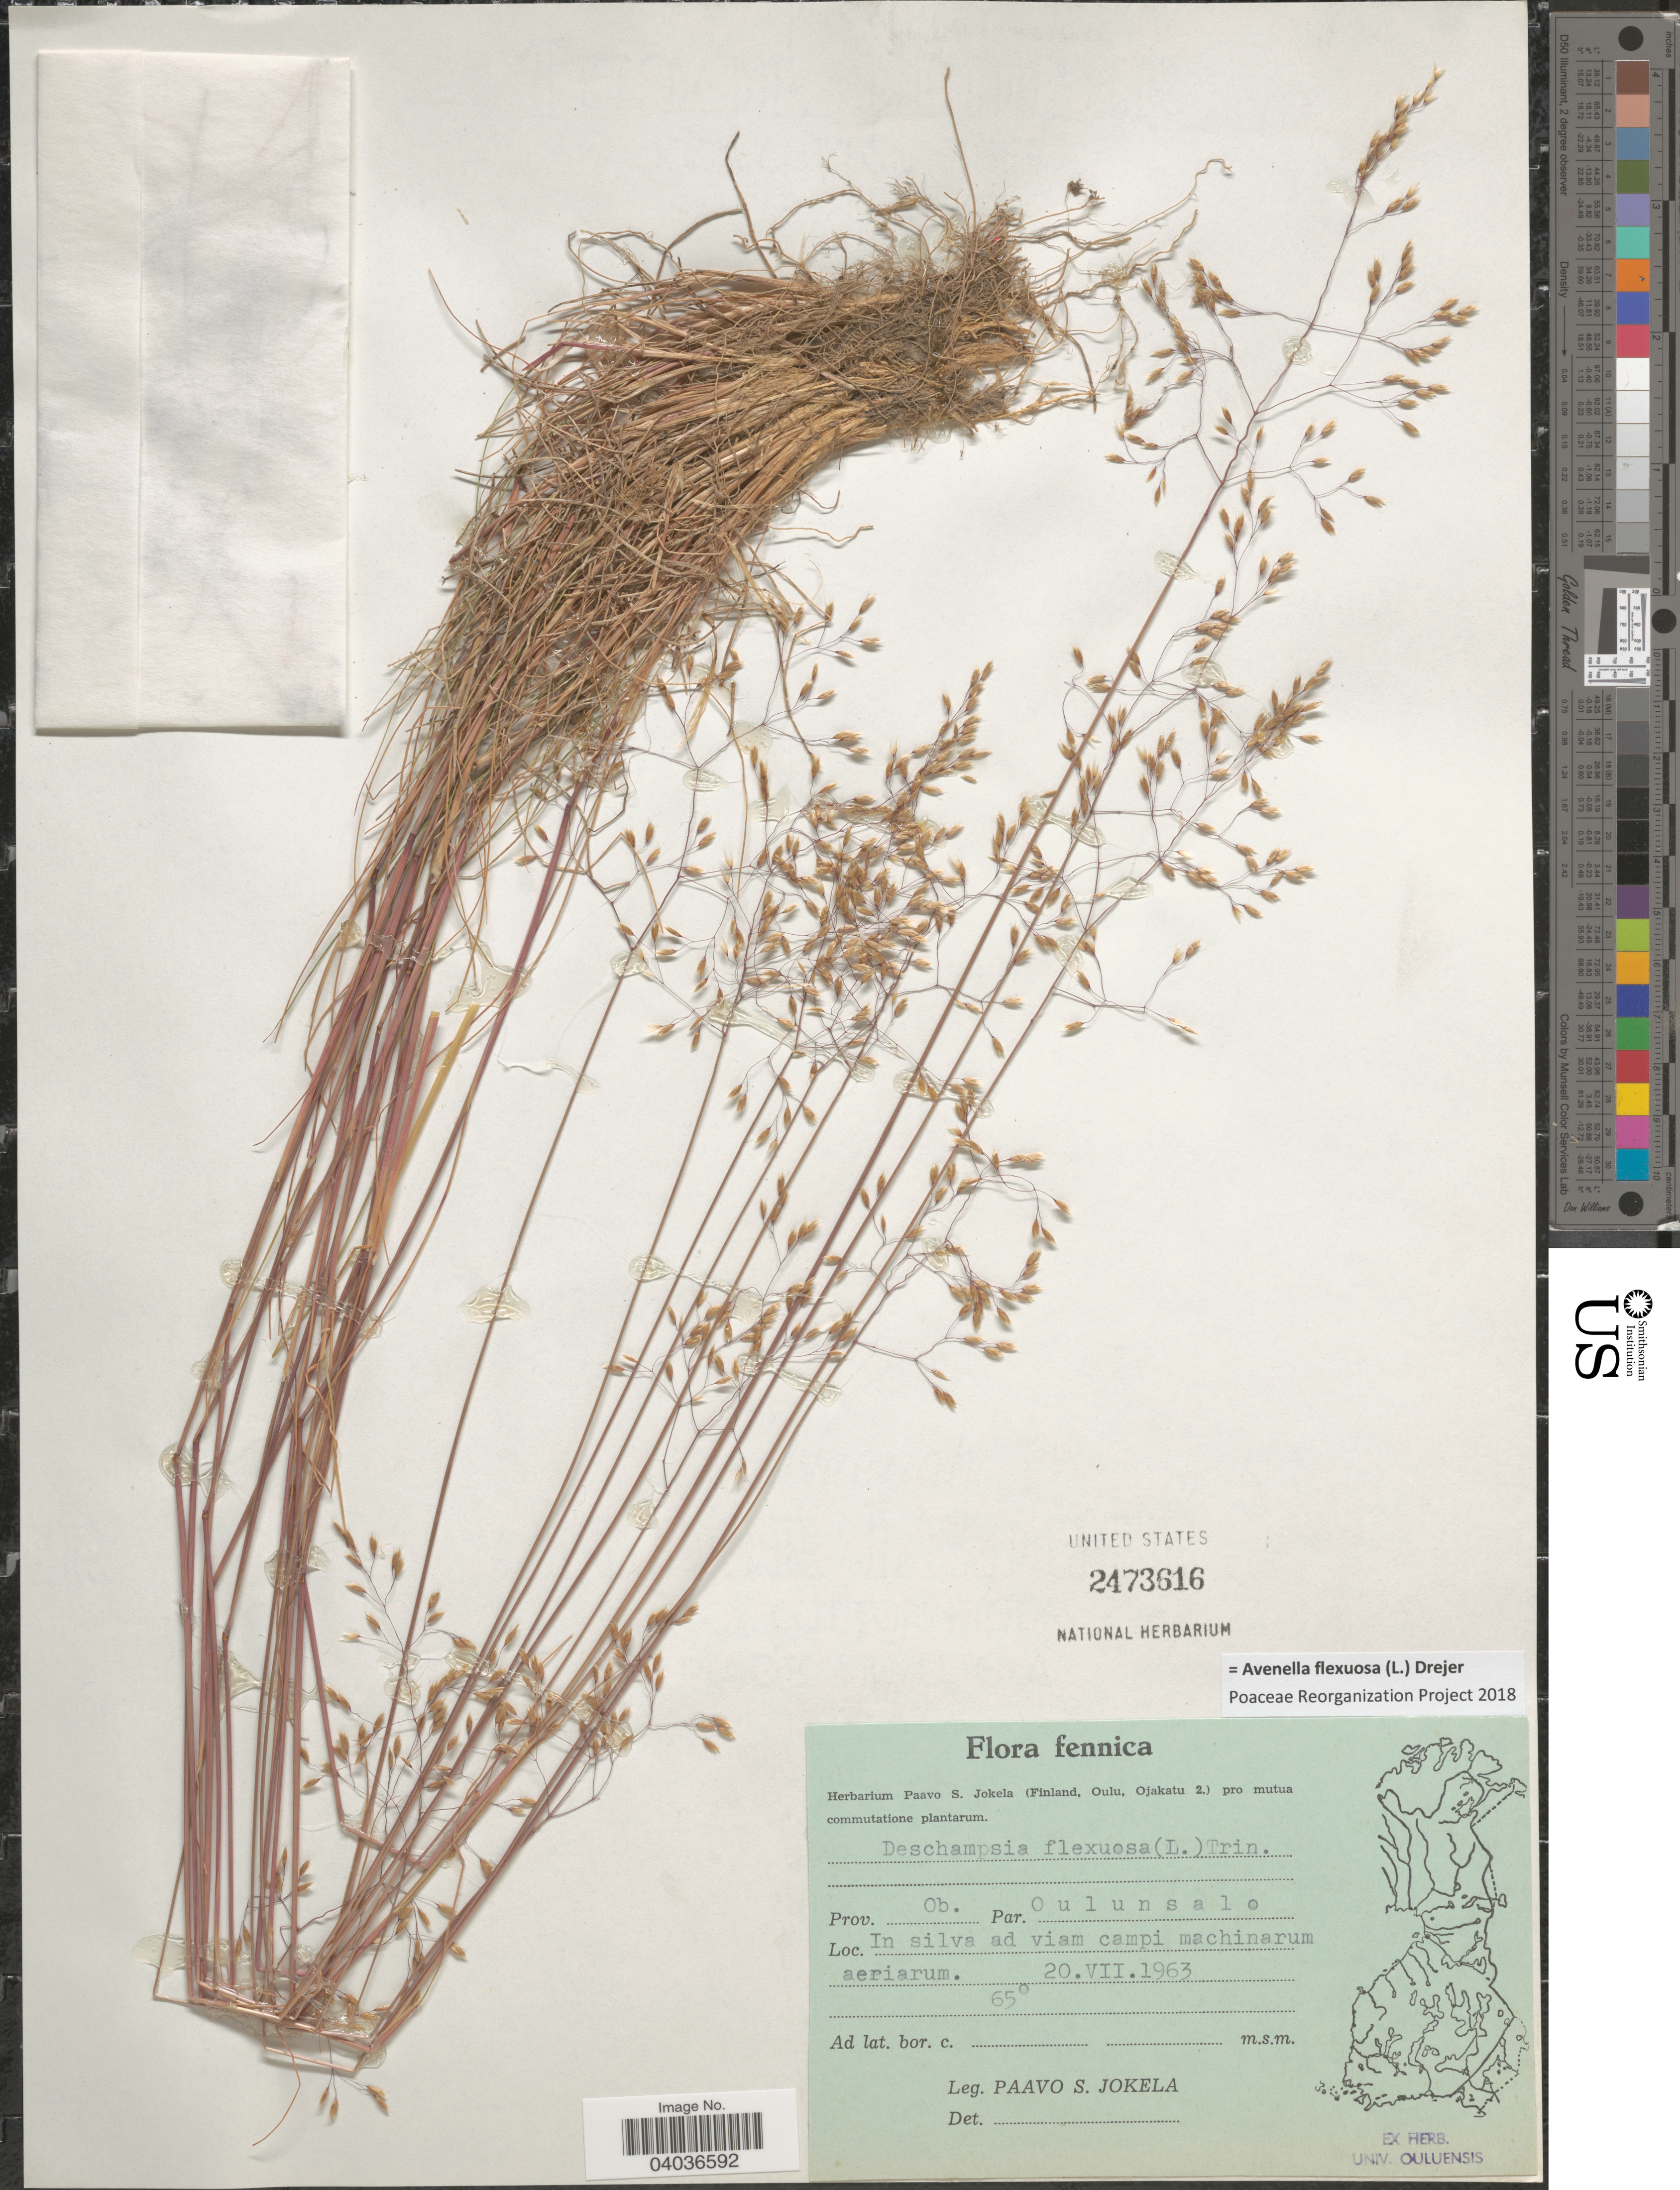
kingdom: Plantae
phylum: Tracheophyta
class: Liliopsida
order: Poales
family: Poaceae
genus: Avenella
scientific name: Avenella flexuosa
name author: (L.) Drejer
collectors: P. Jokela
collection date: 1963-07-20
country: Finland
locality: Prov. Ob. Par. Oulunsalo. In silva ad viam campi machinarum seriarum.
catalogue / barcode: US 2473616